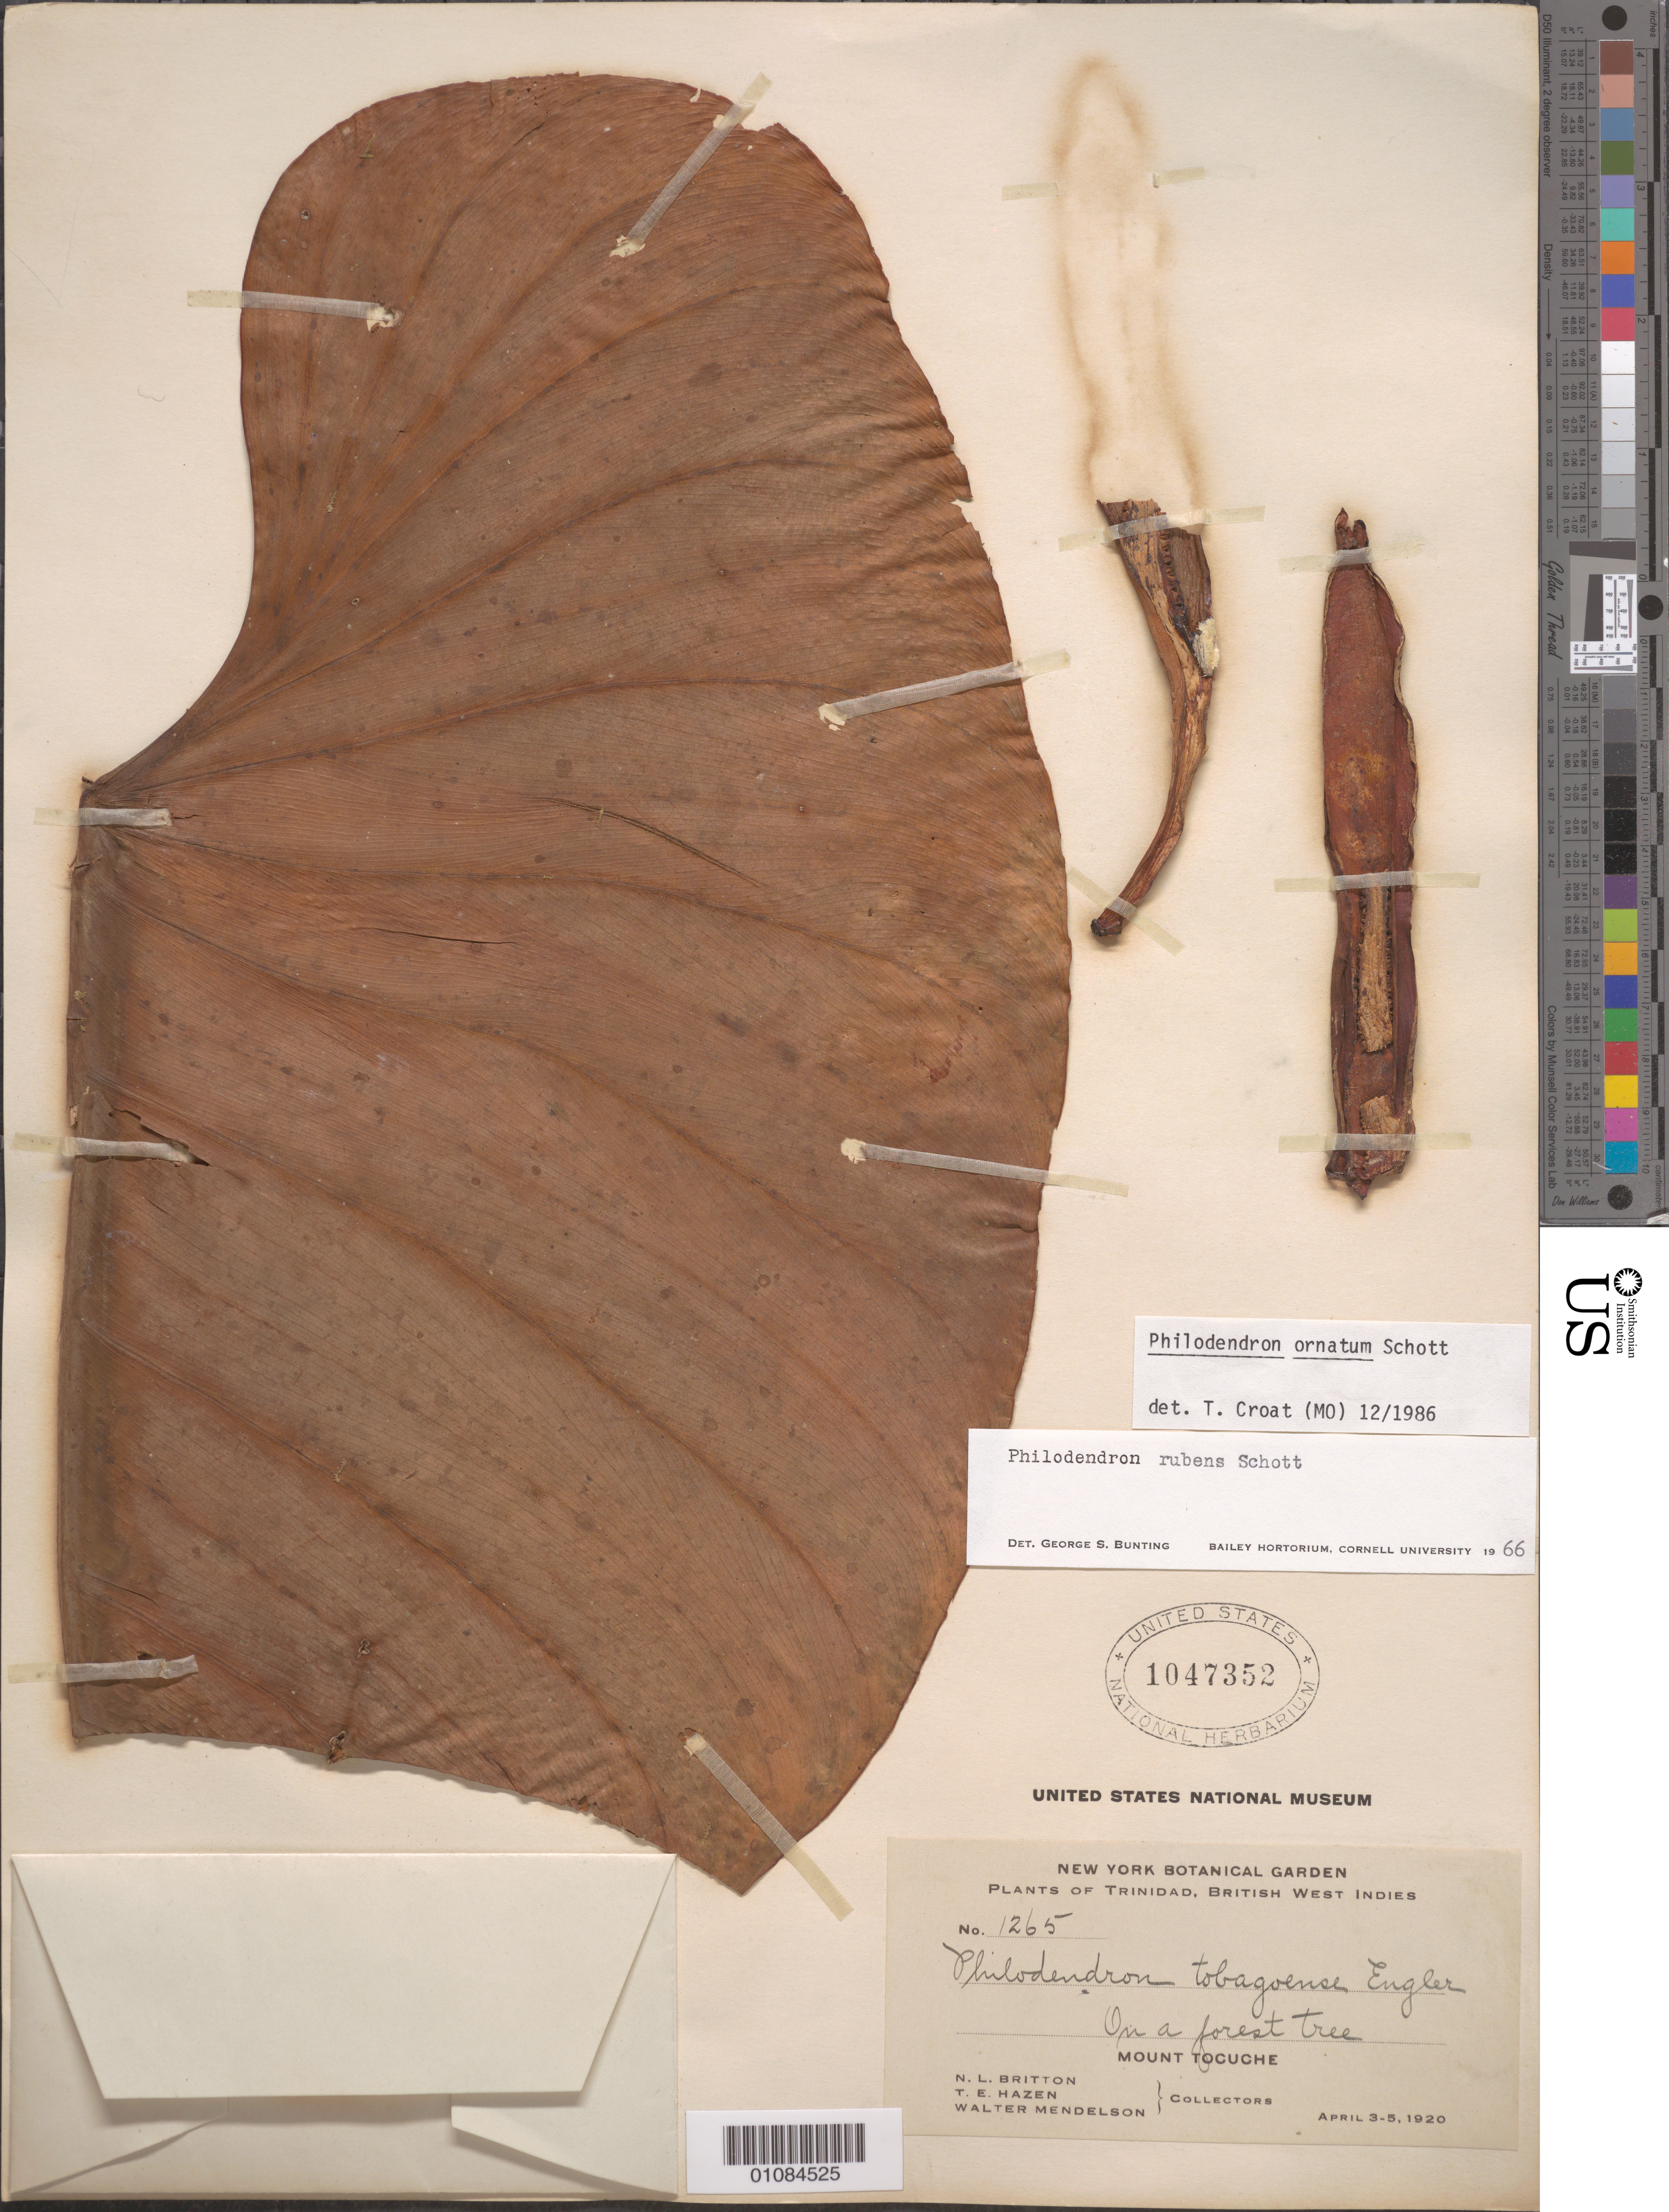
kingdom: Plantae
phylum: Tracheophyta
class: Liliopsida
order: Alismatales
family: Araceae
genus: Philodendron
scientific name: Philodendron ornatum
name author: Schott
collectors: N. Britton, T. E. Hazen & W. Mendelson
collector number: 1265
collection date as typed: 03 Apr 1920 to 05 Apr 1920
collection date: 1920-04-03/1920-04-05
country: Trinidad and Tobago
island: Trinidad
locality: Mount Tocuche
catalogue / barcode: US 1047352